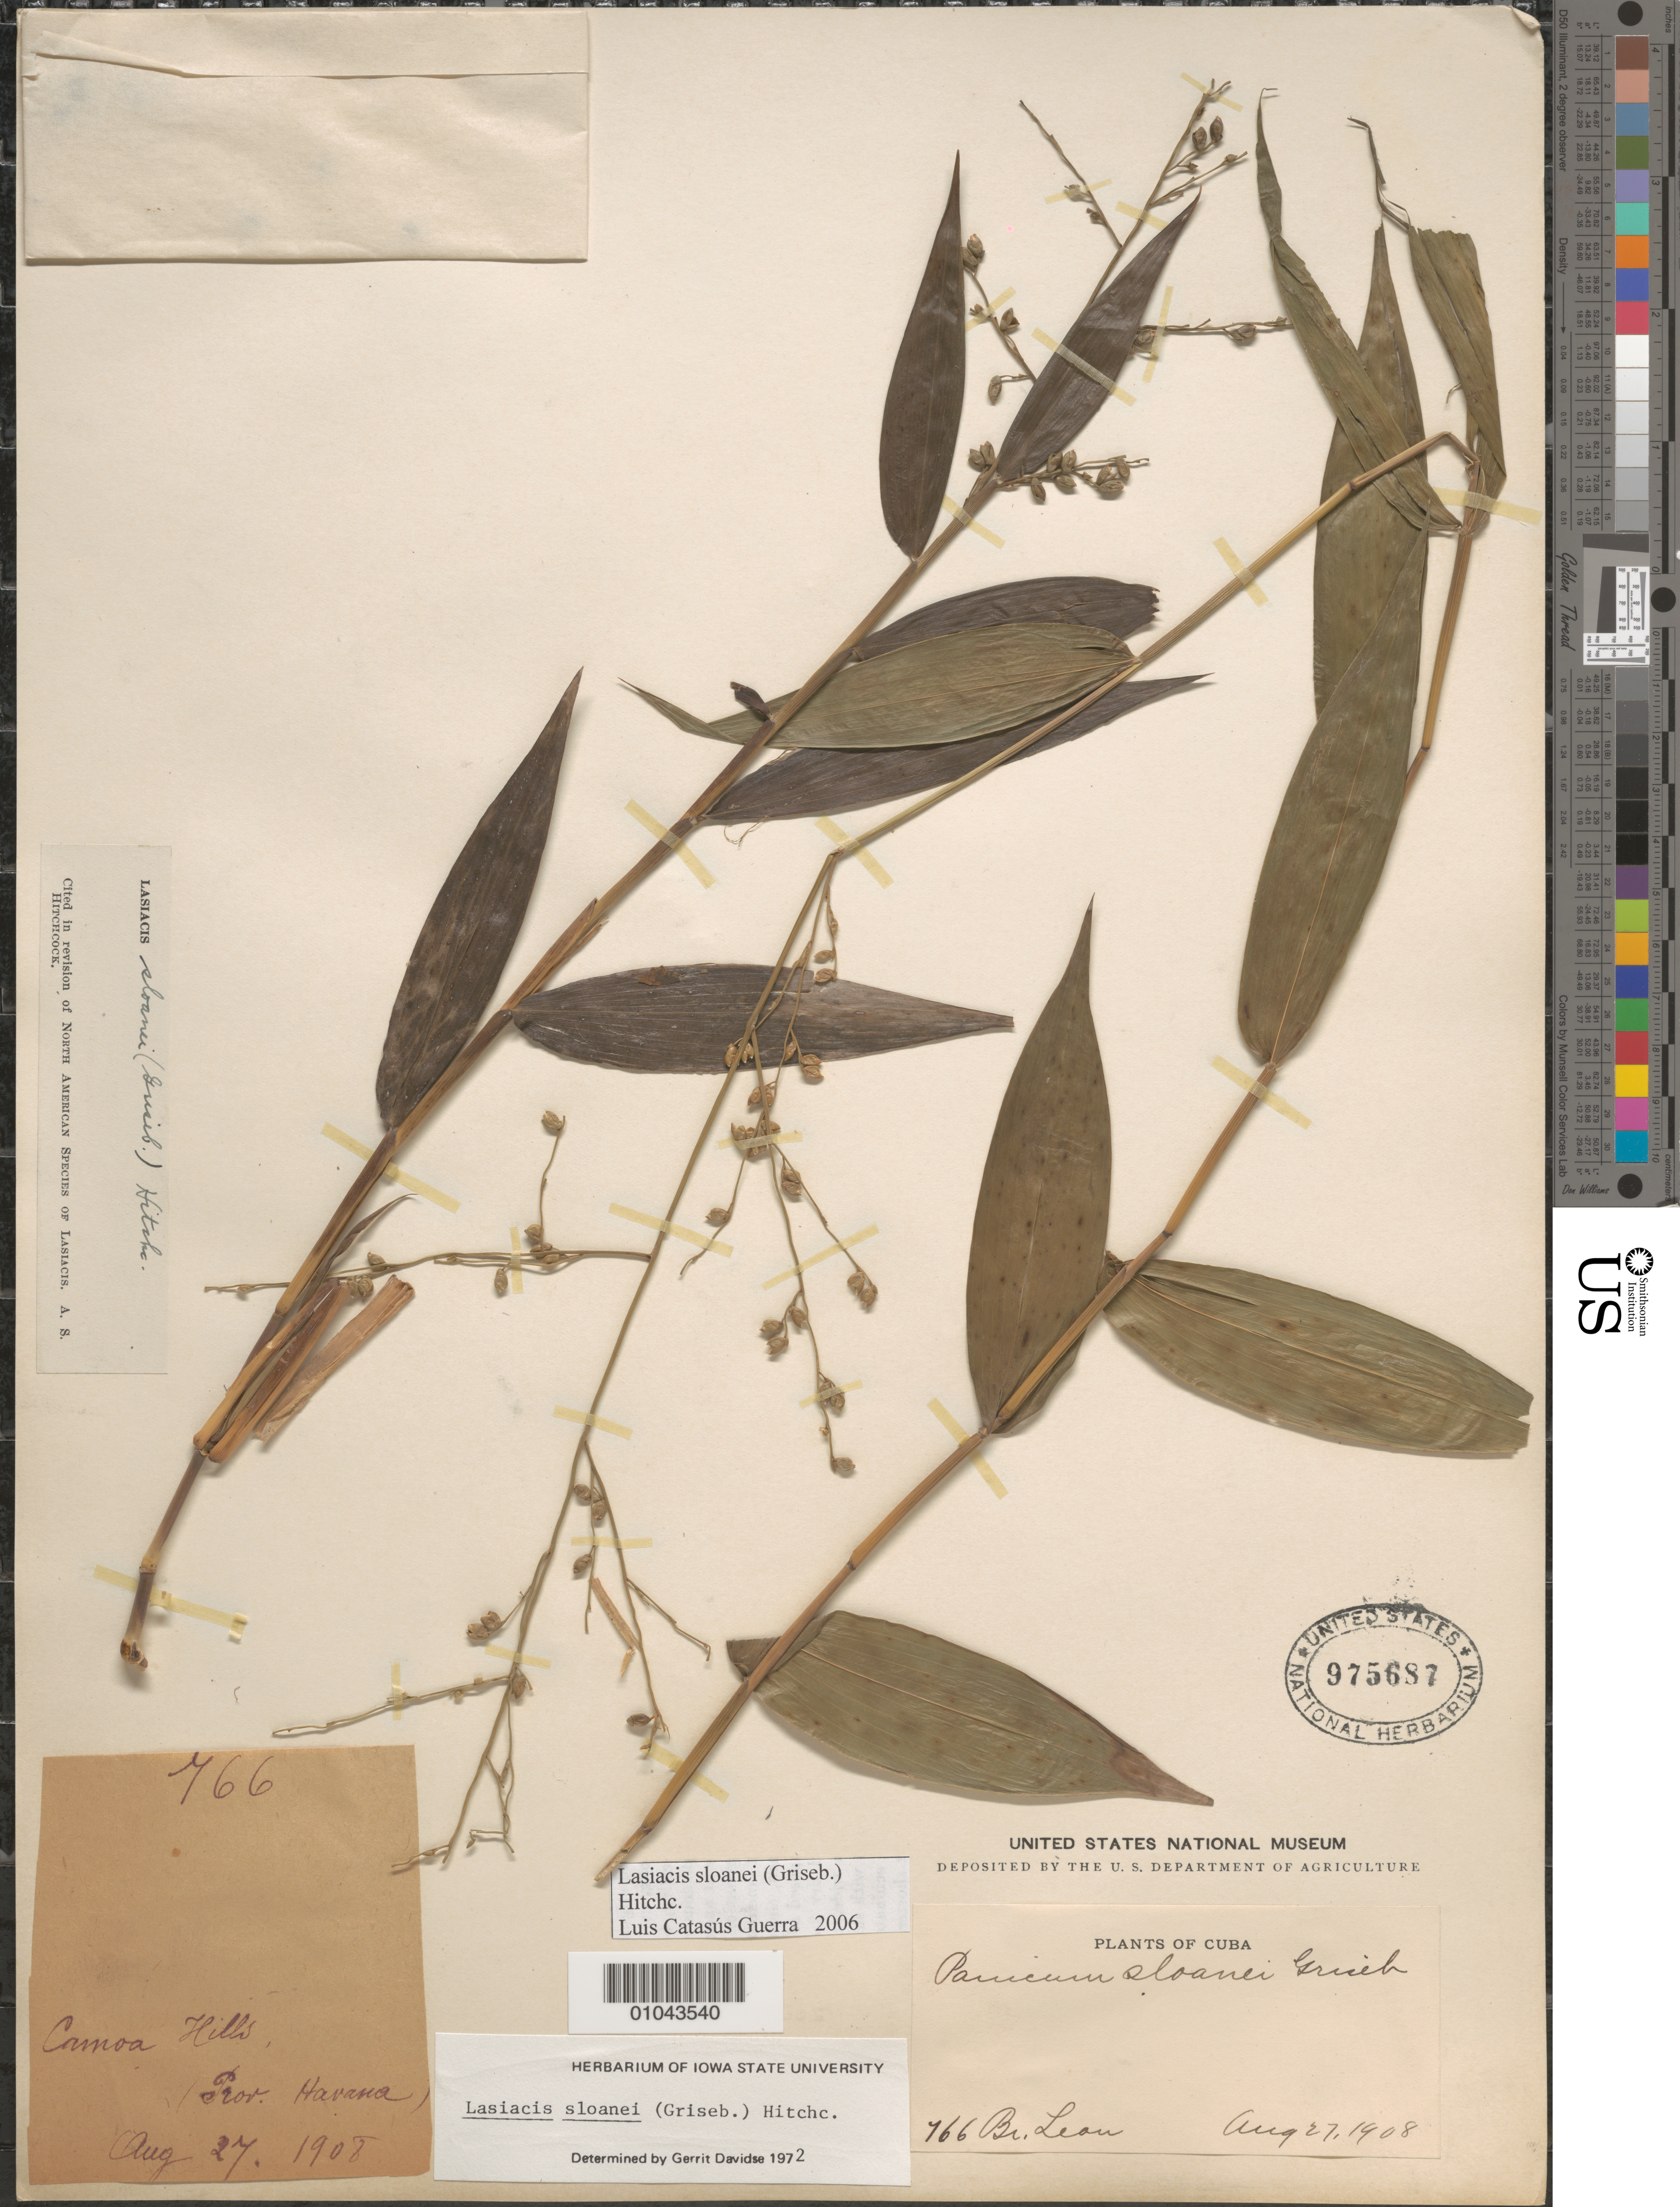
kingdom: Plantae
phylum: Tracheophyta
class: Liliopsida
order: Poales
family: Poaceae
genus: Lasiacis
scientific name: Lasiacis sloanei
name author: (Griseb.) Hitchc.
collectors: Bro. León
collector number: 766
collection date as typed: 27 Aug 1908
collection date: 1908-08-27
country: Cuba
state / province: La Habana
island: Cuba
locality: Camoa Hills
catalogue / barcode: US 975687